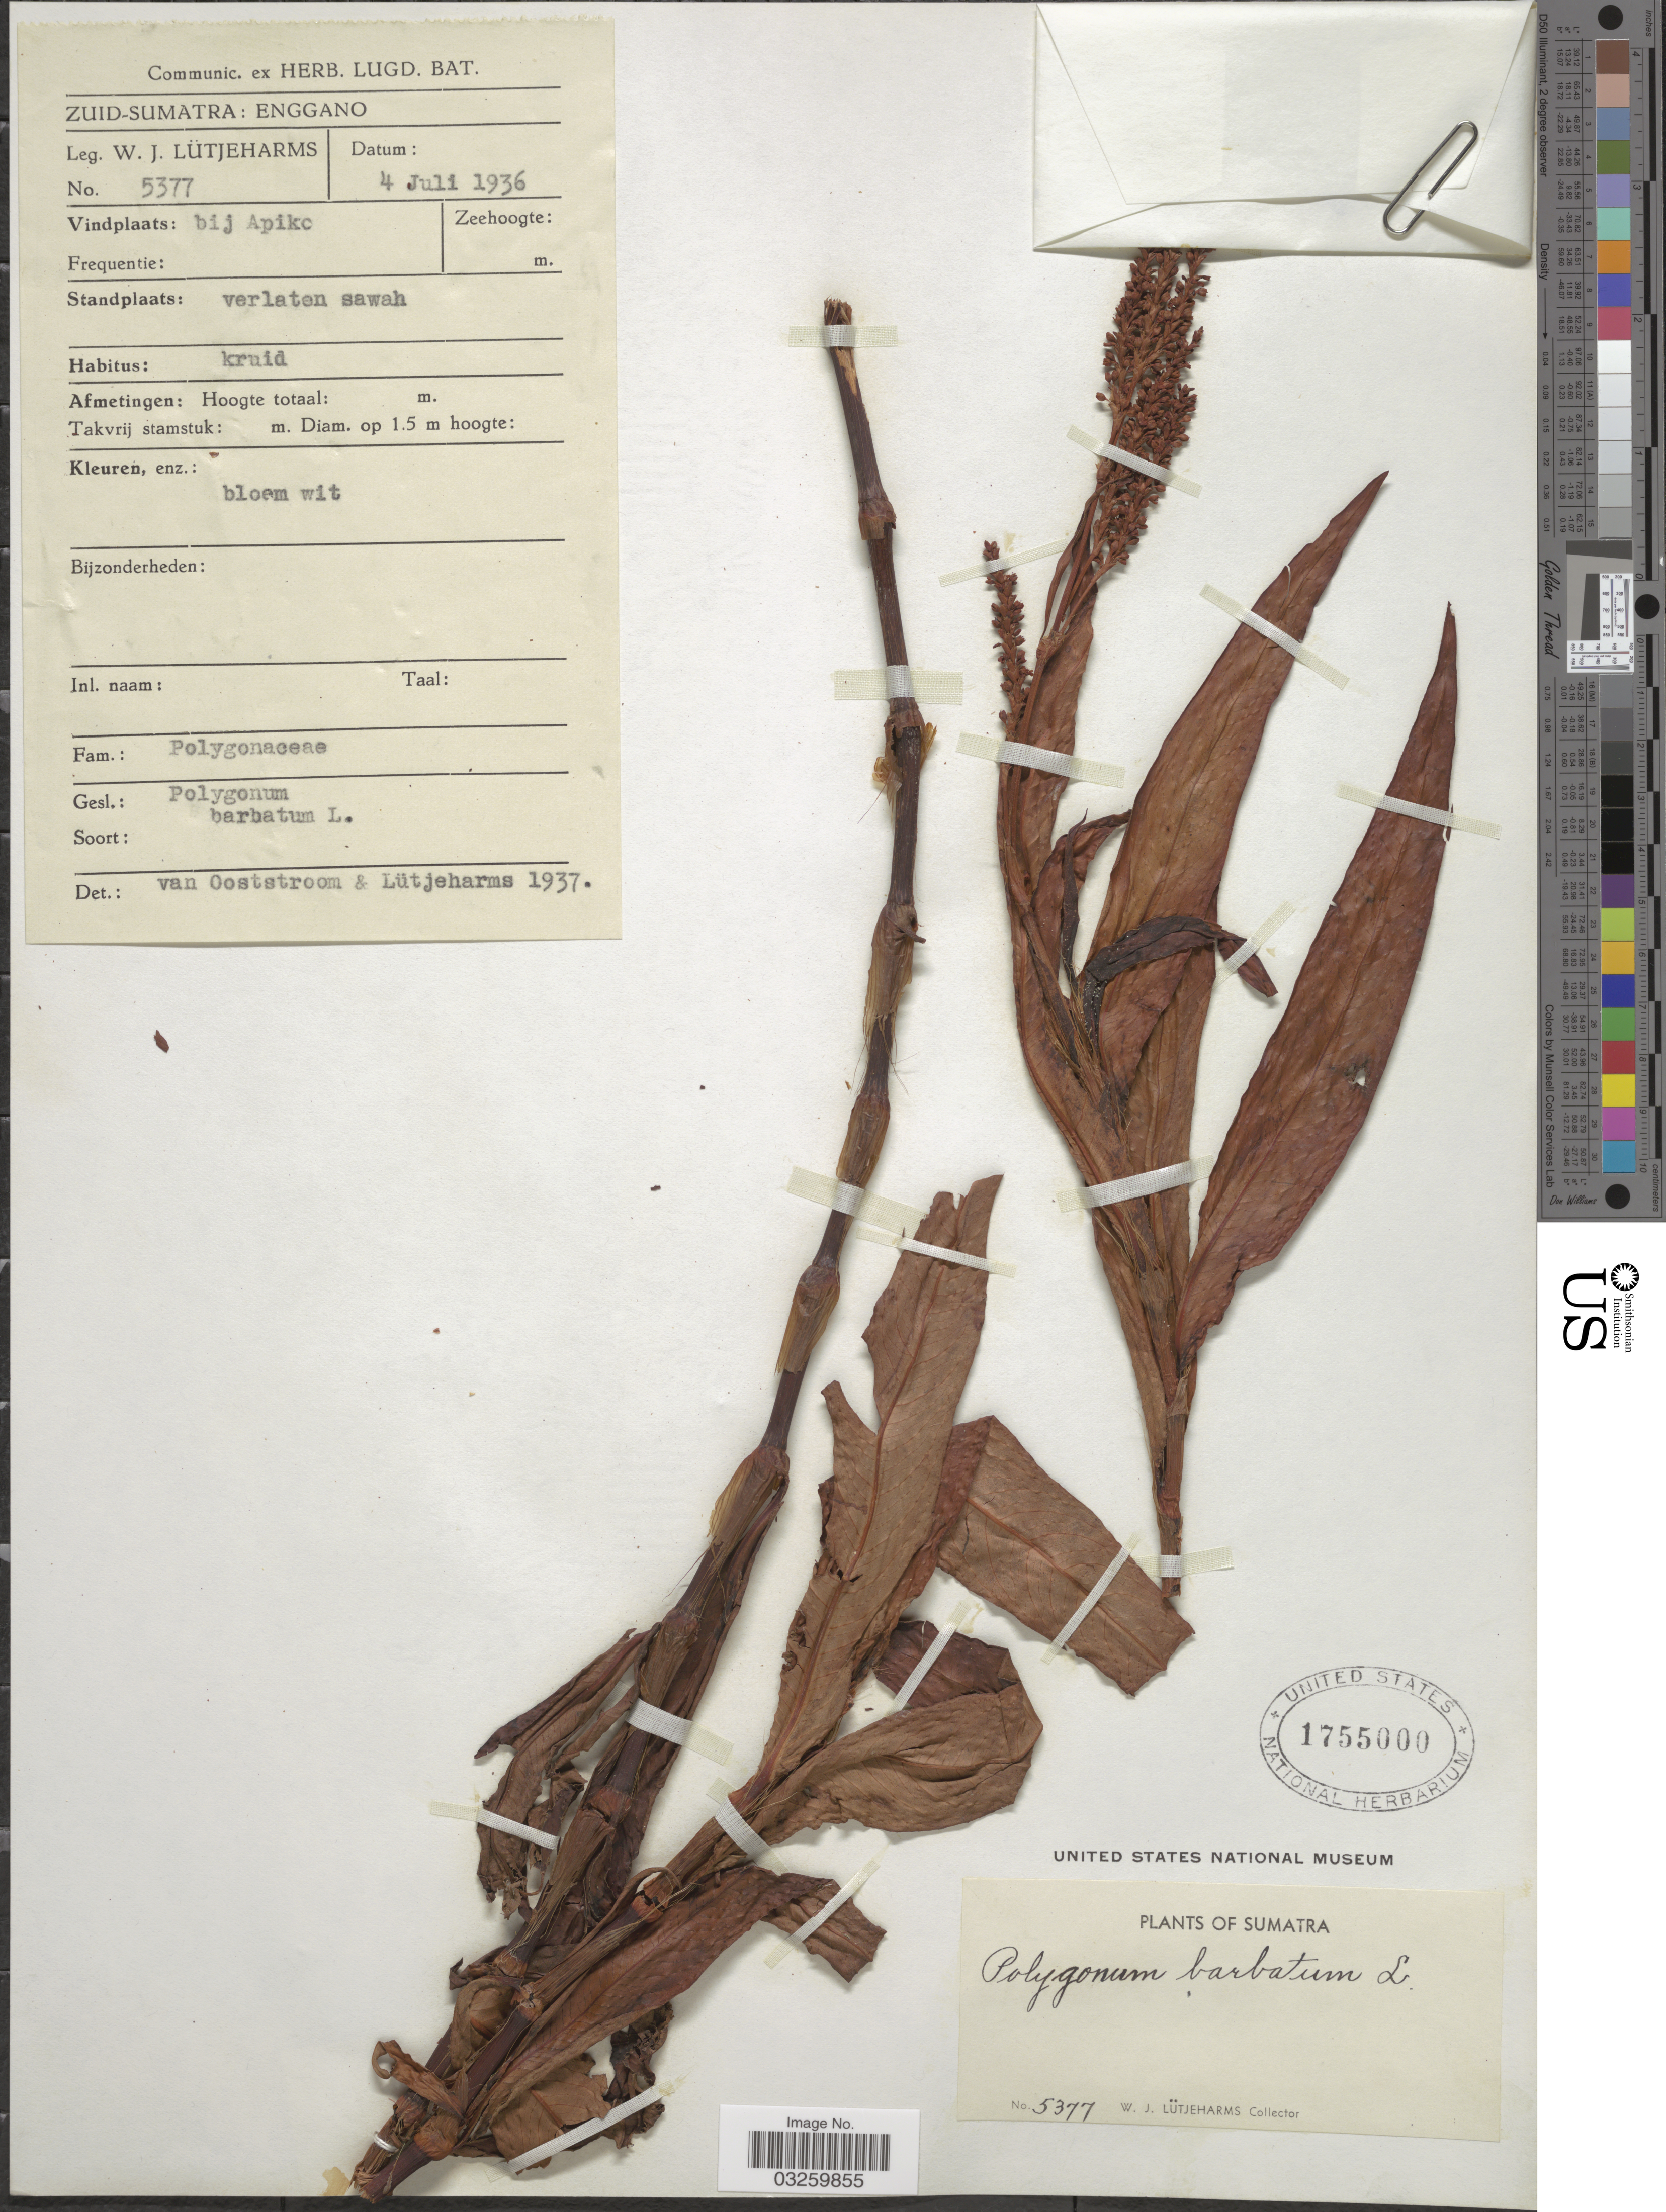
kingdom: Plantae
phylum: Tracheophyta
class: Magnoliopsida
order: Caryophyllales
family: Polygonaceae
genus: Persicaria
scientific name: Persicaria barbata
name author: (L.) H. Hara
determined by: Wagner, W. L., (BOT), Smithsonian Institution - National Museum of Natural History (UNITED STATES)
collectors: W. Lütjeharms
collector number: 5377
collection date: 1936-07-04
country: Indonesia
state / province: Sumatra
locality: Zuid-Sumatra: Enggano. Bij Apikc.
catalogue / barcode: US 1755000